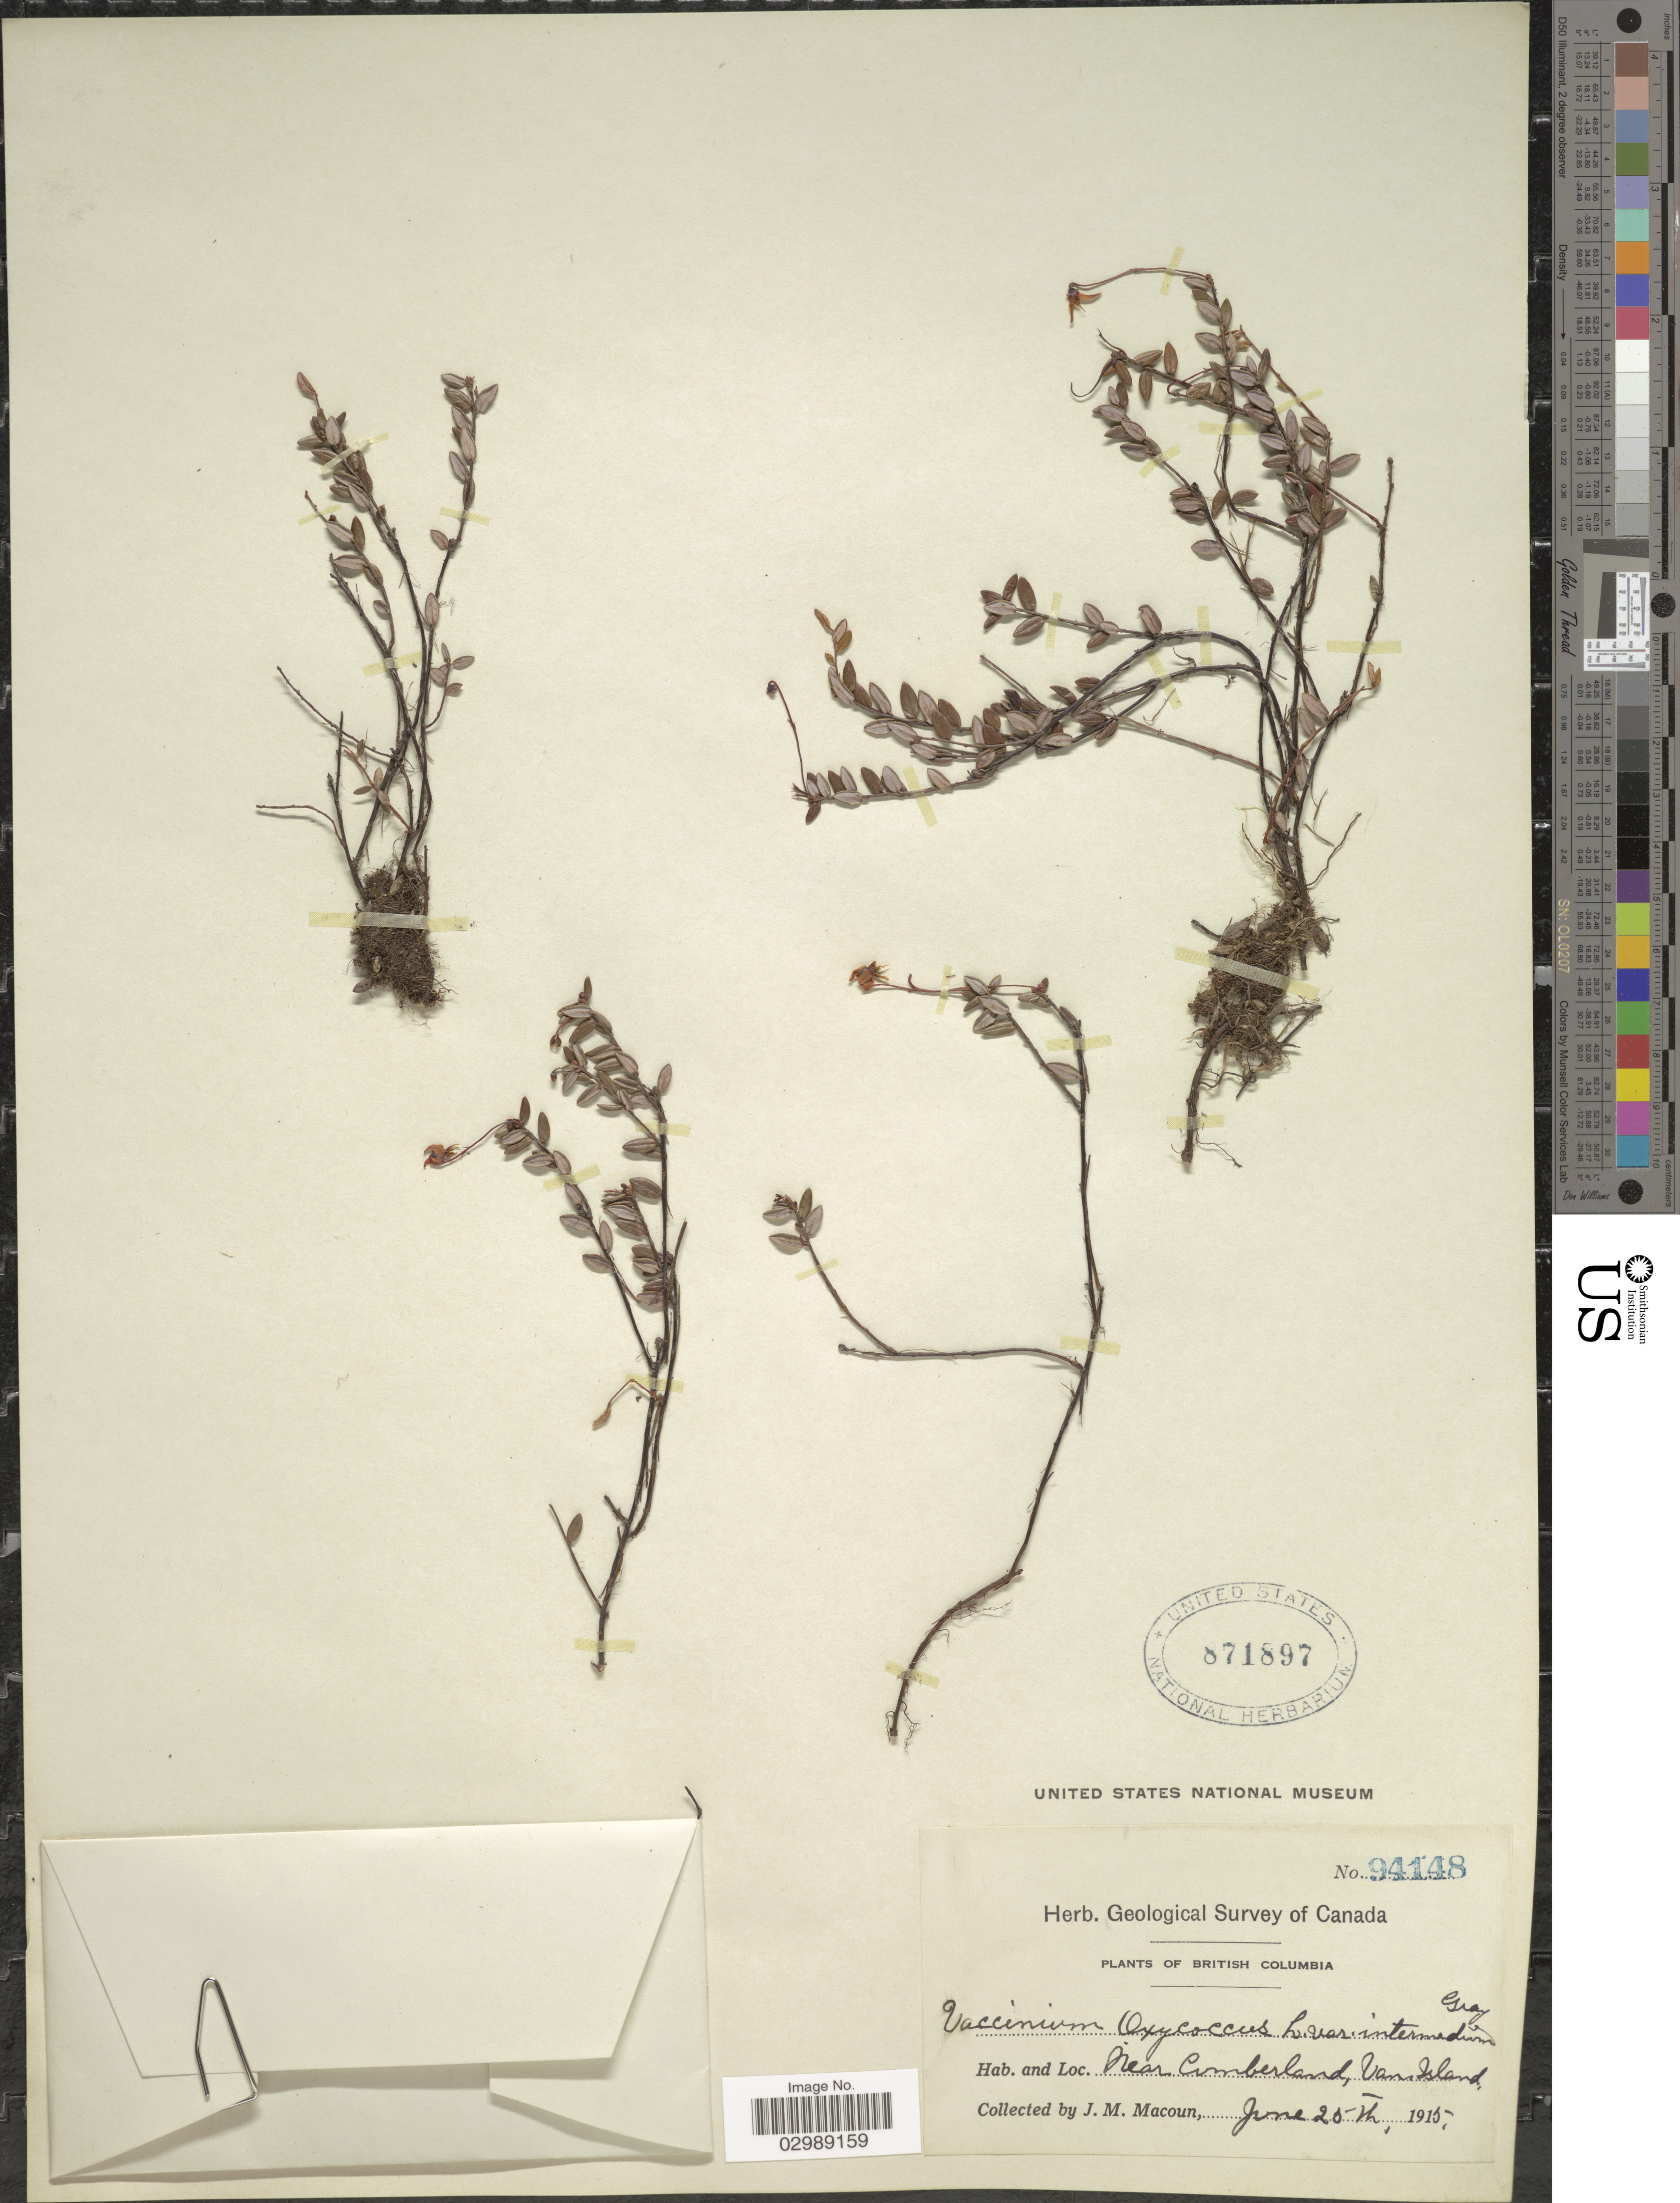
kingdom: Plantae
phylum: Tracheophyta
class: Magnoliopsida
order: Ericales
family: Ericaceae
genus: Vaccinium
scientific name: Vaccinium oxycoccos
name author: L.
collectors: J. M. Macoun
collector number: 94148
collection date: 1915-06-25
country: Canada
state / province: British Columbia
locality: Near Comberland, Van. Island.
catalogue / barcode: US 871897